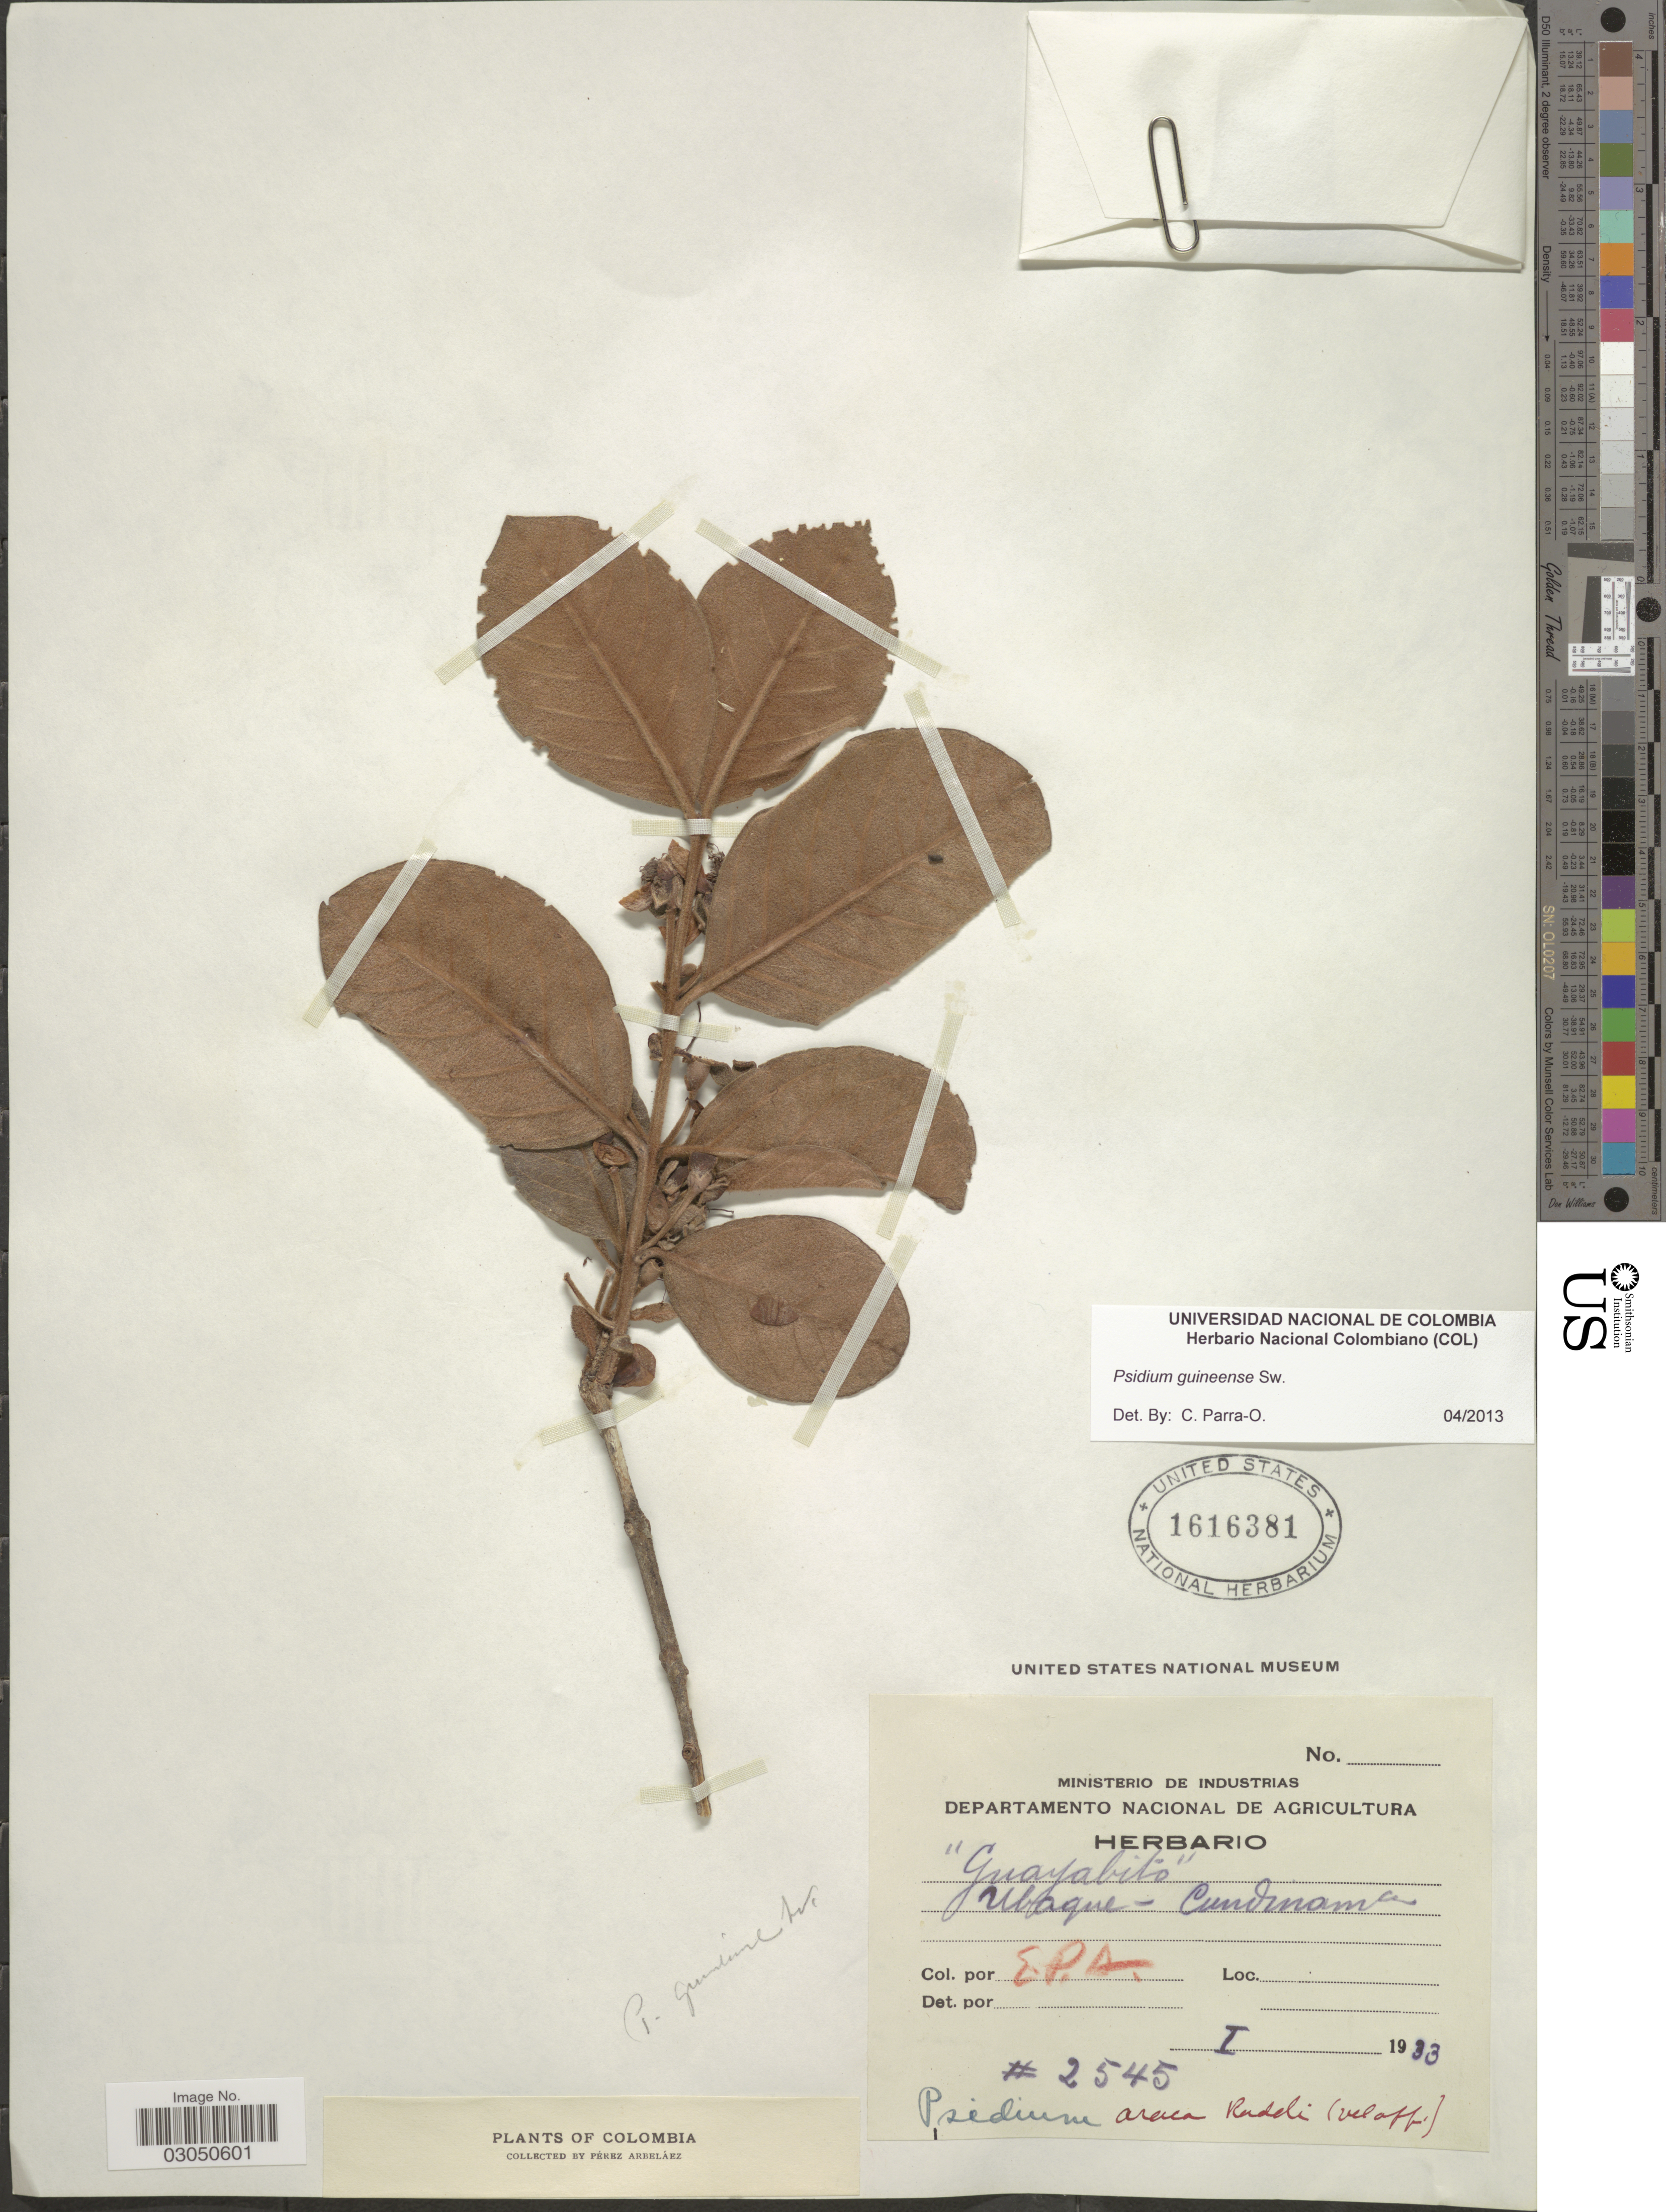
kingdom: Plantae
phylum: Tracheophyta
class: Magnoliopsida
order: Myrtales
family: Myrtaceae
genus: Psidium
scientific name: Psidium guineense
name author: Sw.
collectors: E. Pérez Arbeláez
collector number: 2545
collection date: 1933-01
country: Colombia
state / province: Cundinamarca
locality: Ubaque - Cundinamca.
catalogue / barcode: US 1616381